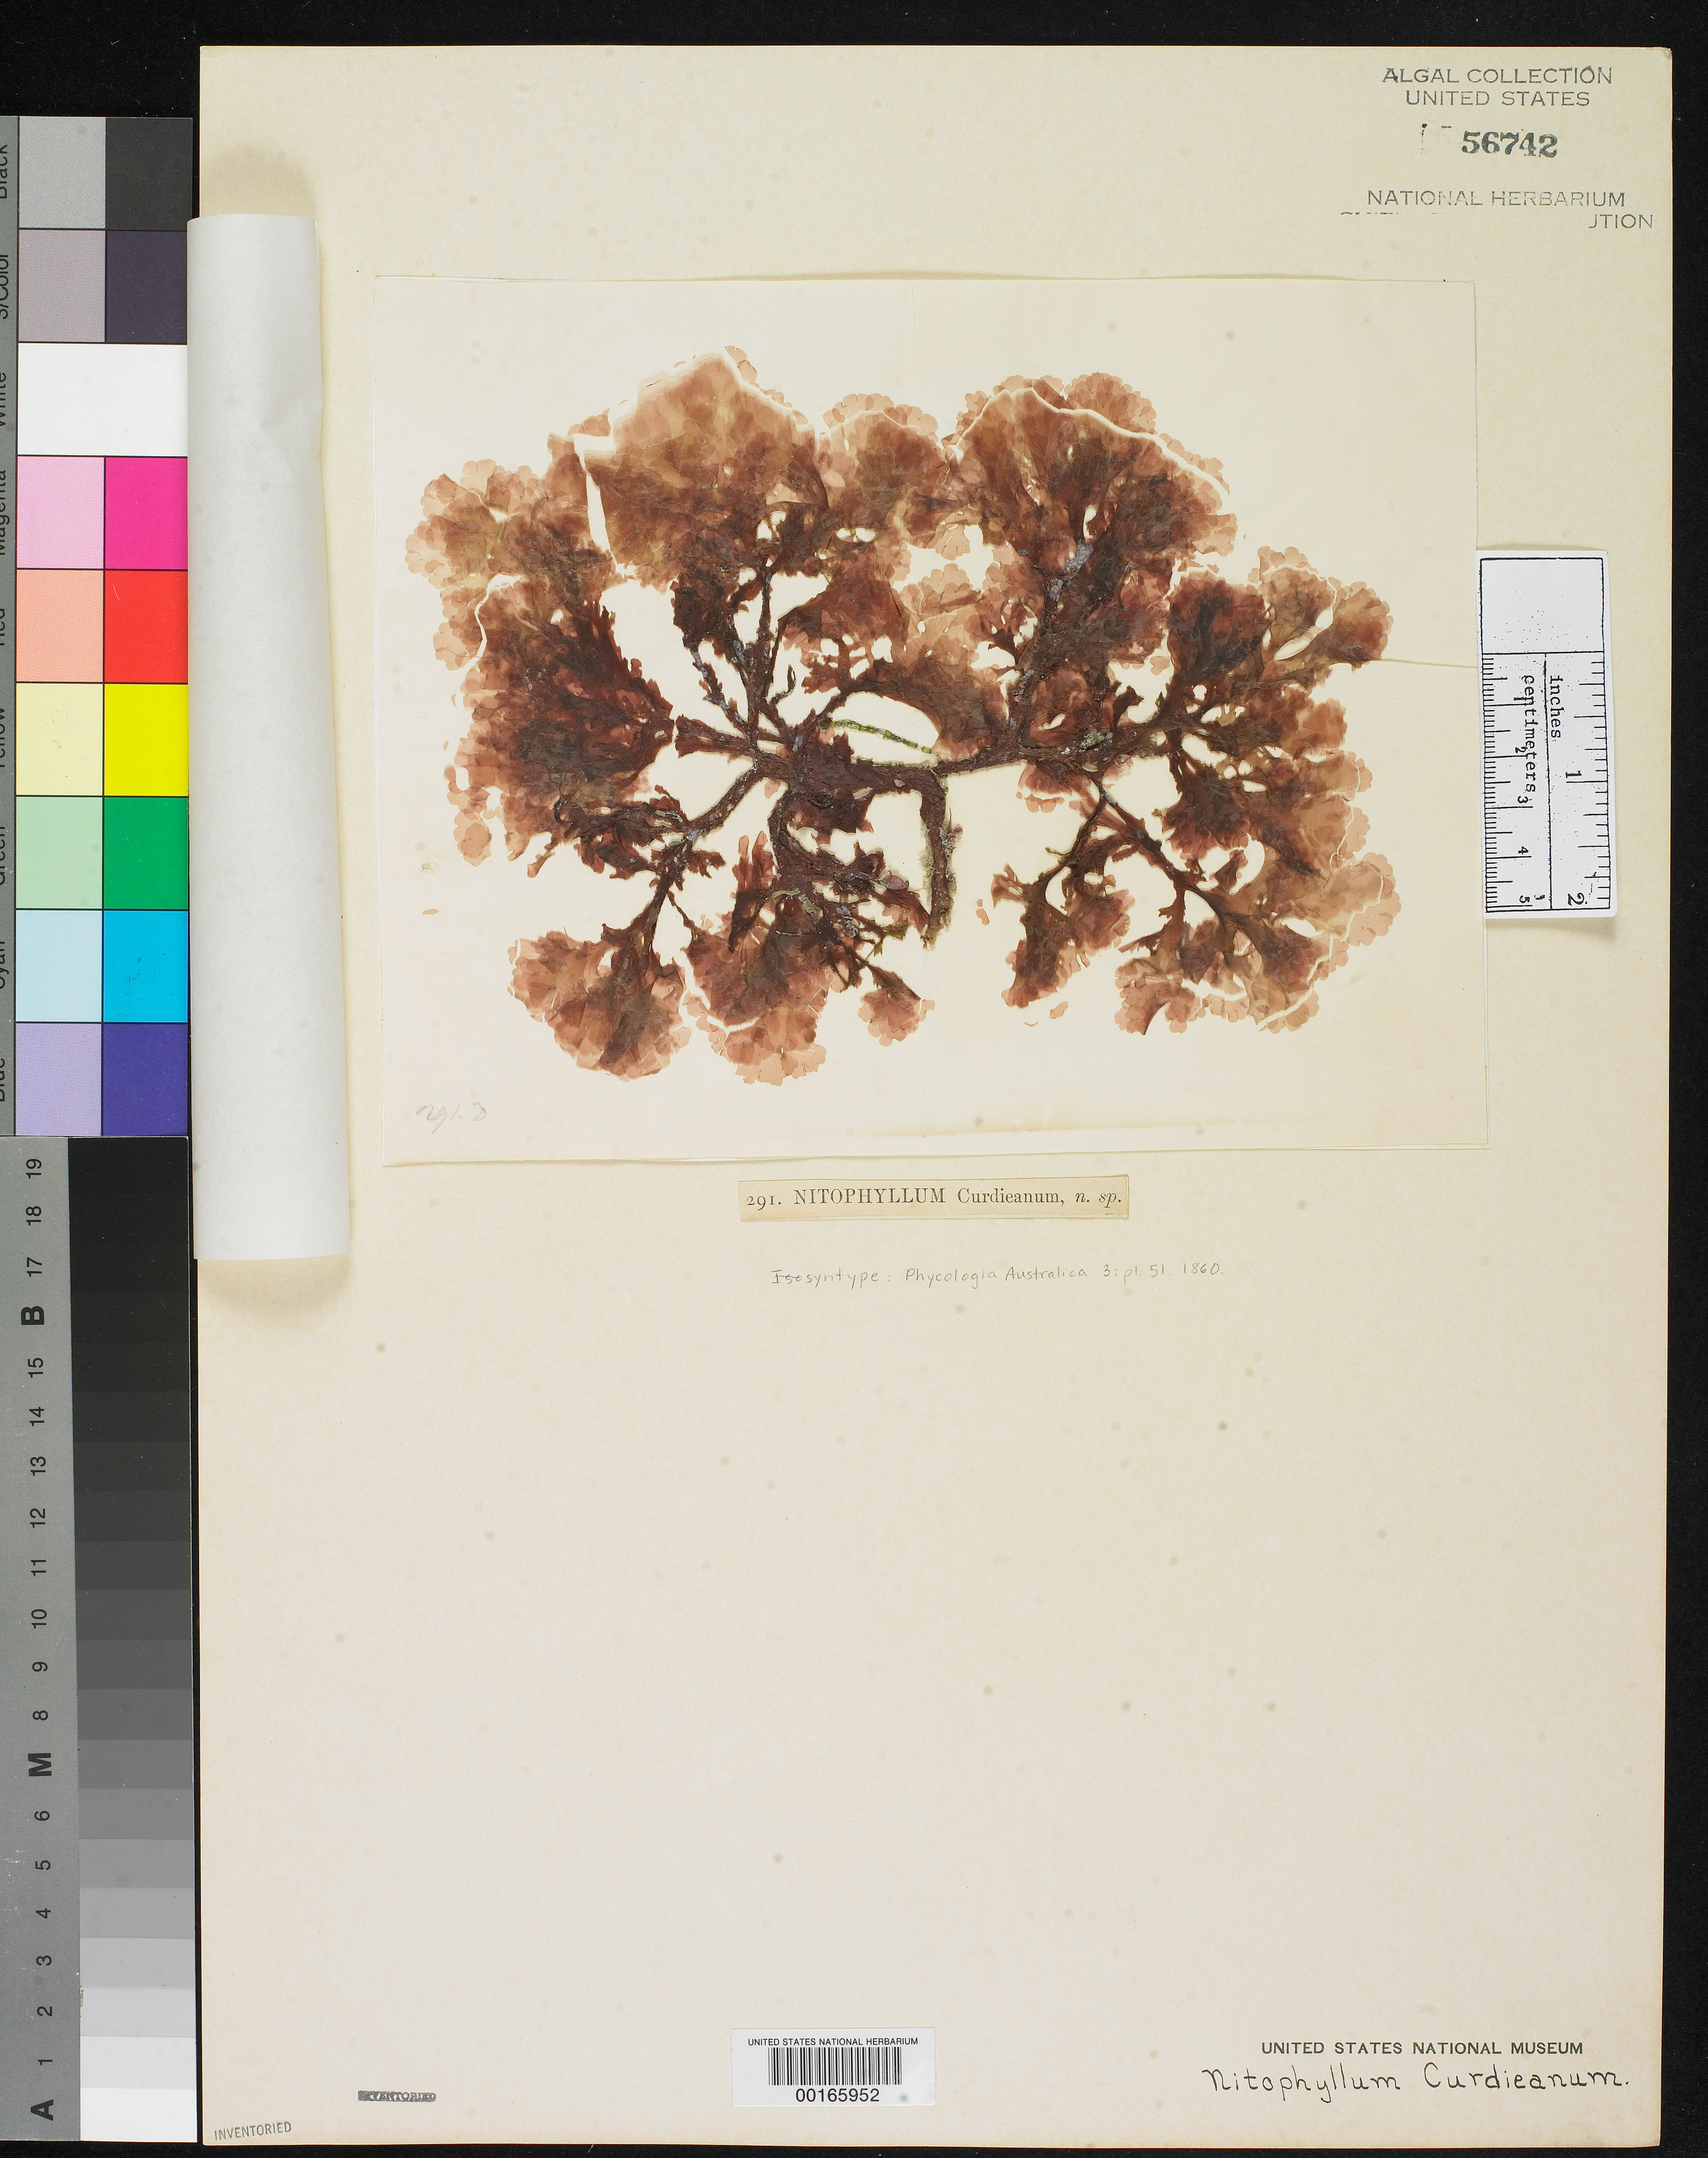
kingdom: Plantae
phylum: Rhodophyta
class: Florideophyceae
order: Ceramiales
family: Delesseriaceae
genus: Nitophyllum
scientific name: Nitophyllum curdieanum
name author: Harv.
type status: Syntype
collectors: W. Harvey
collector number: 291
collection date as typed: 1854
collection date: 1854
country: Australia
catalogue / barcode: US 56742